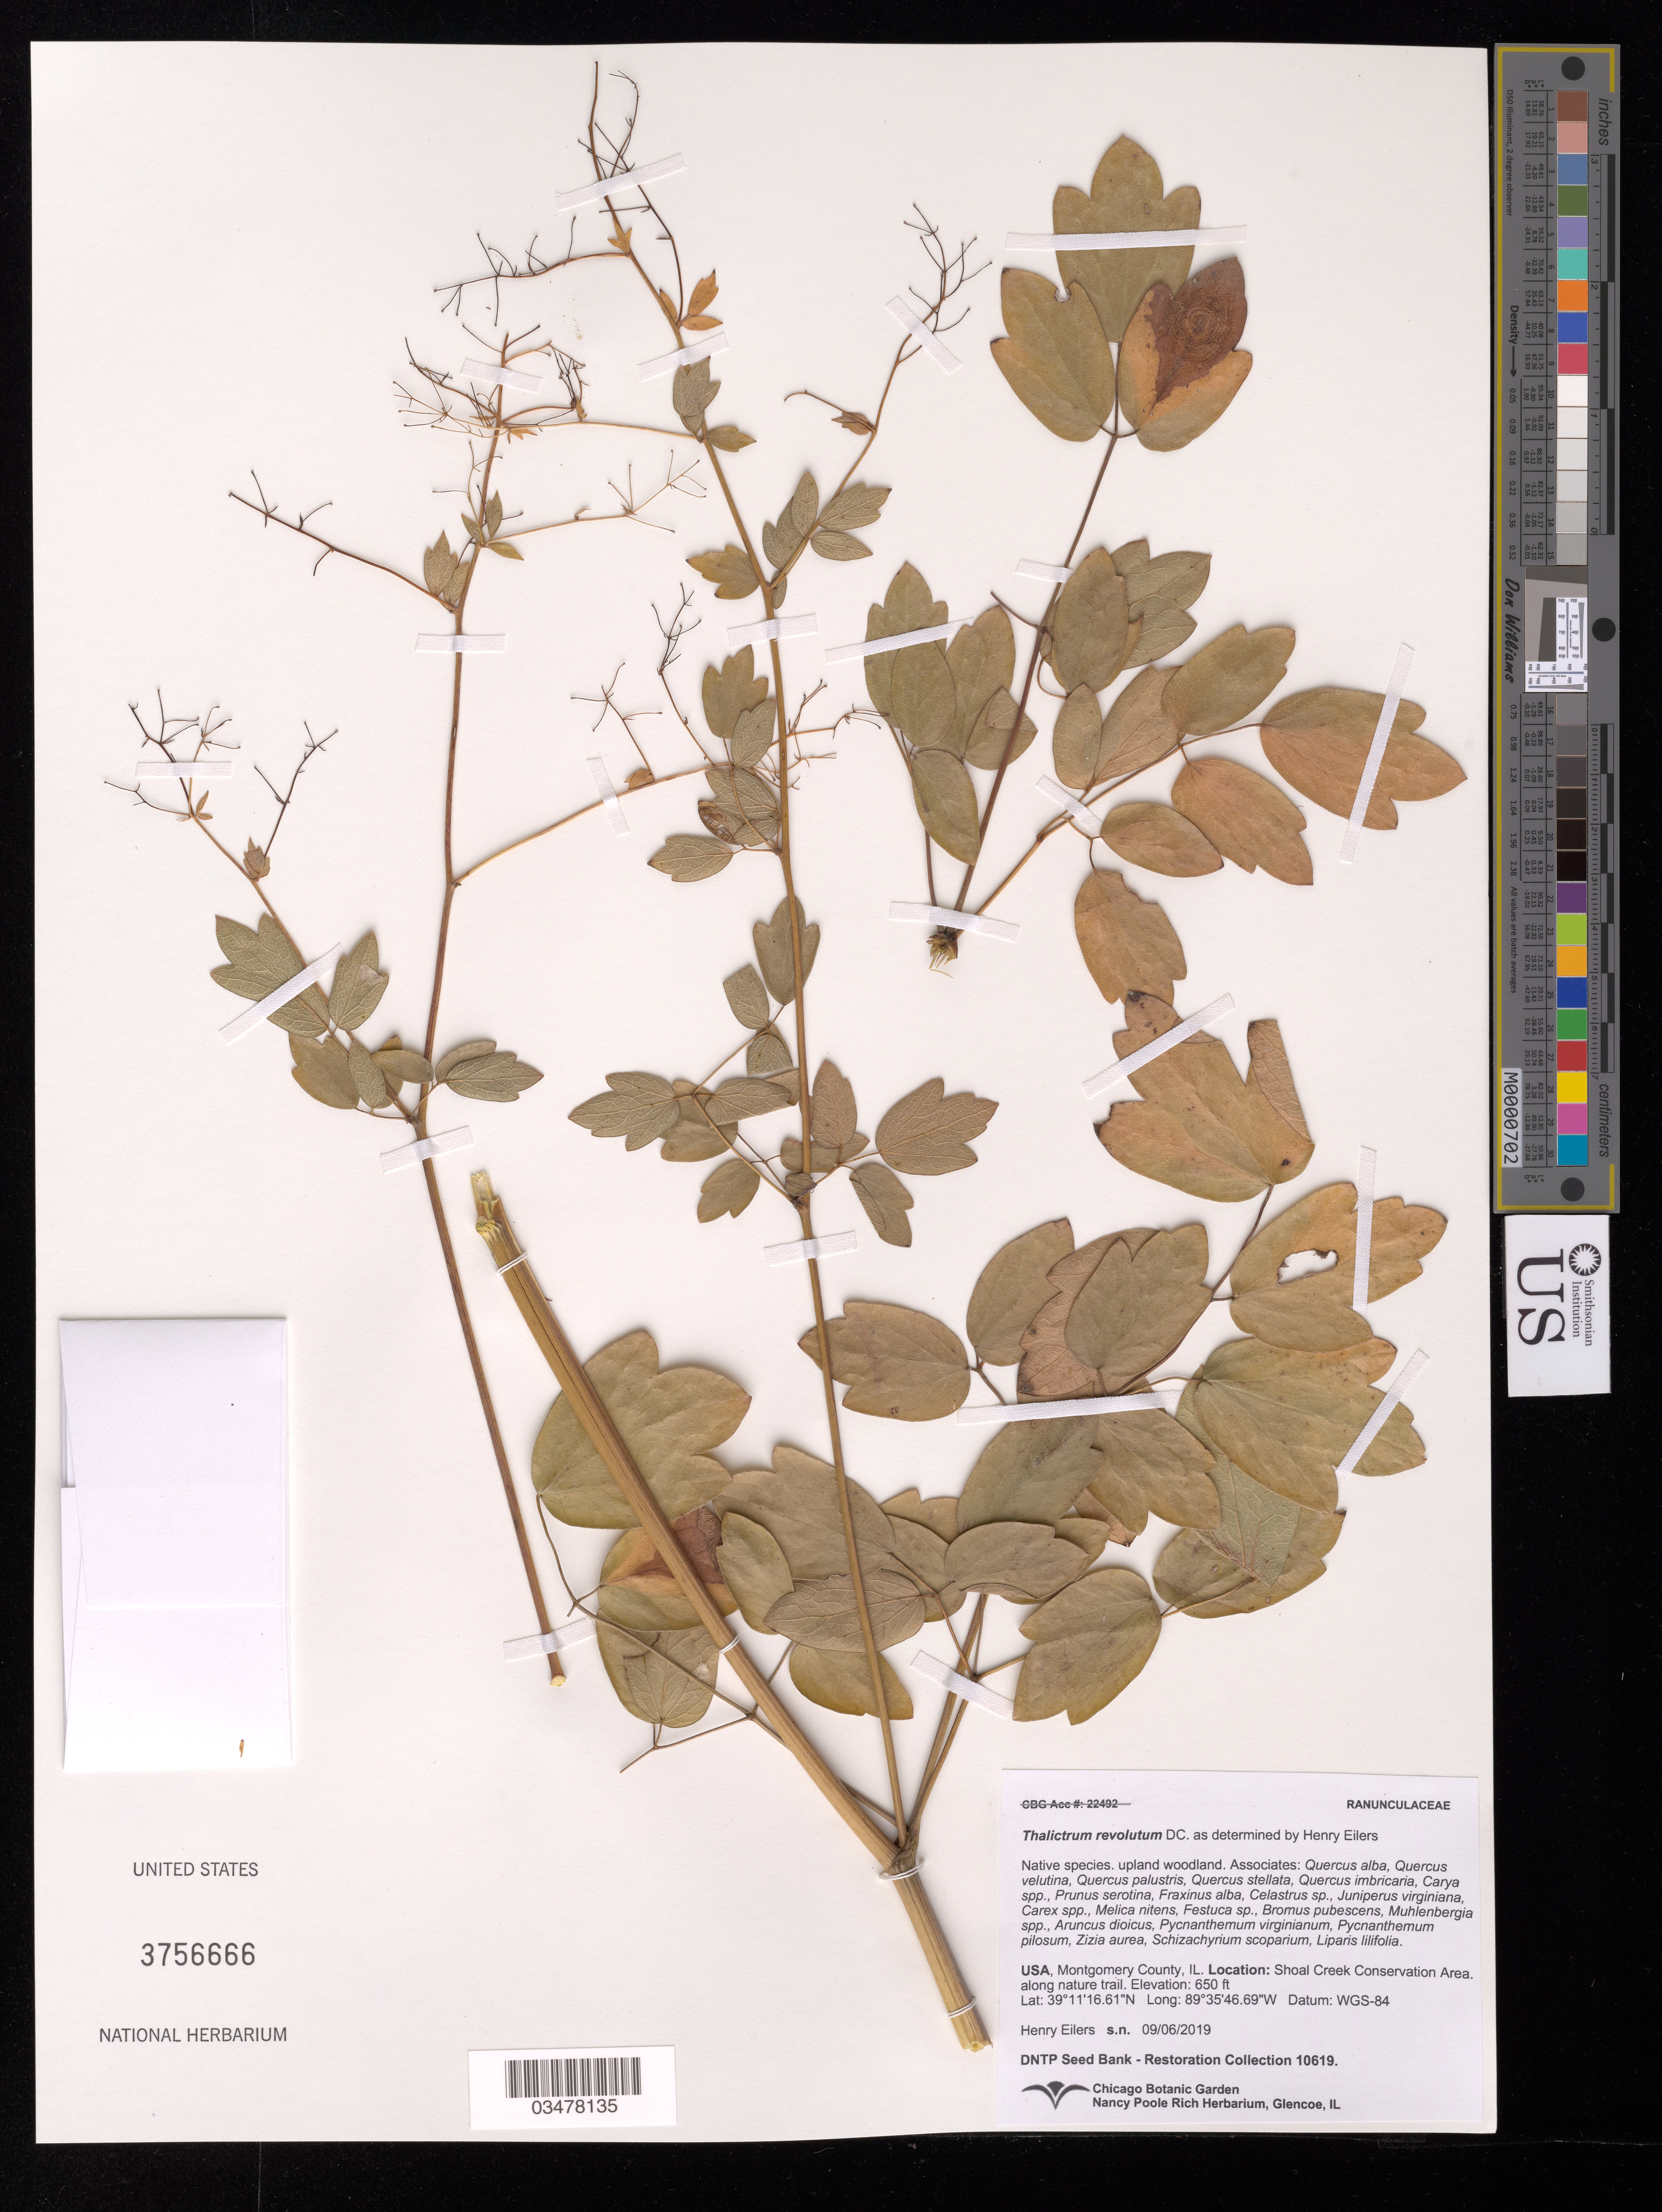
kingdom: Plantae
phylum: Tracheophyta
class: Magnoliopsida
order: Ranunculales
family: Ranunculaceae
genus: Thalictrum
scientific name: Thalictrum revolutum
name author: DC.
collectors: H. Eilers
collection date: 2019-09-06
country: United States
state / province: Illinois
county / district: Montgomery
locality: Shoal Creek Conservation Area, along nature trail.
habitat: Upland woodland. With Quercus alba, Carya sp., Melica nitens, Festuca sp., Zizia aurea, etc.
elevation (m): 198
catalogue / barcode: US 3756666